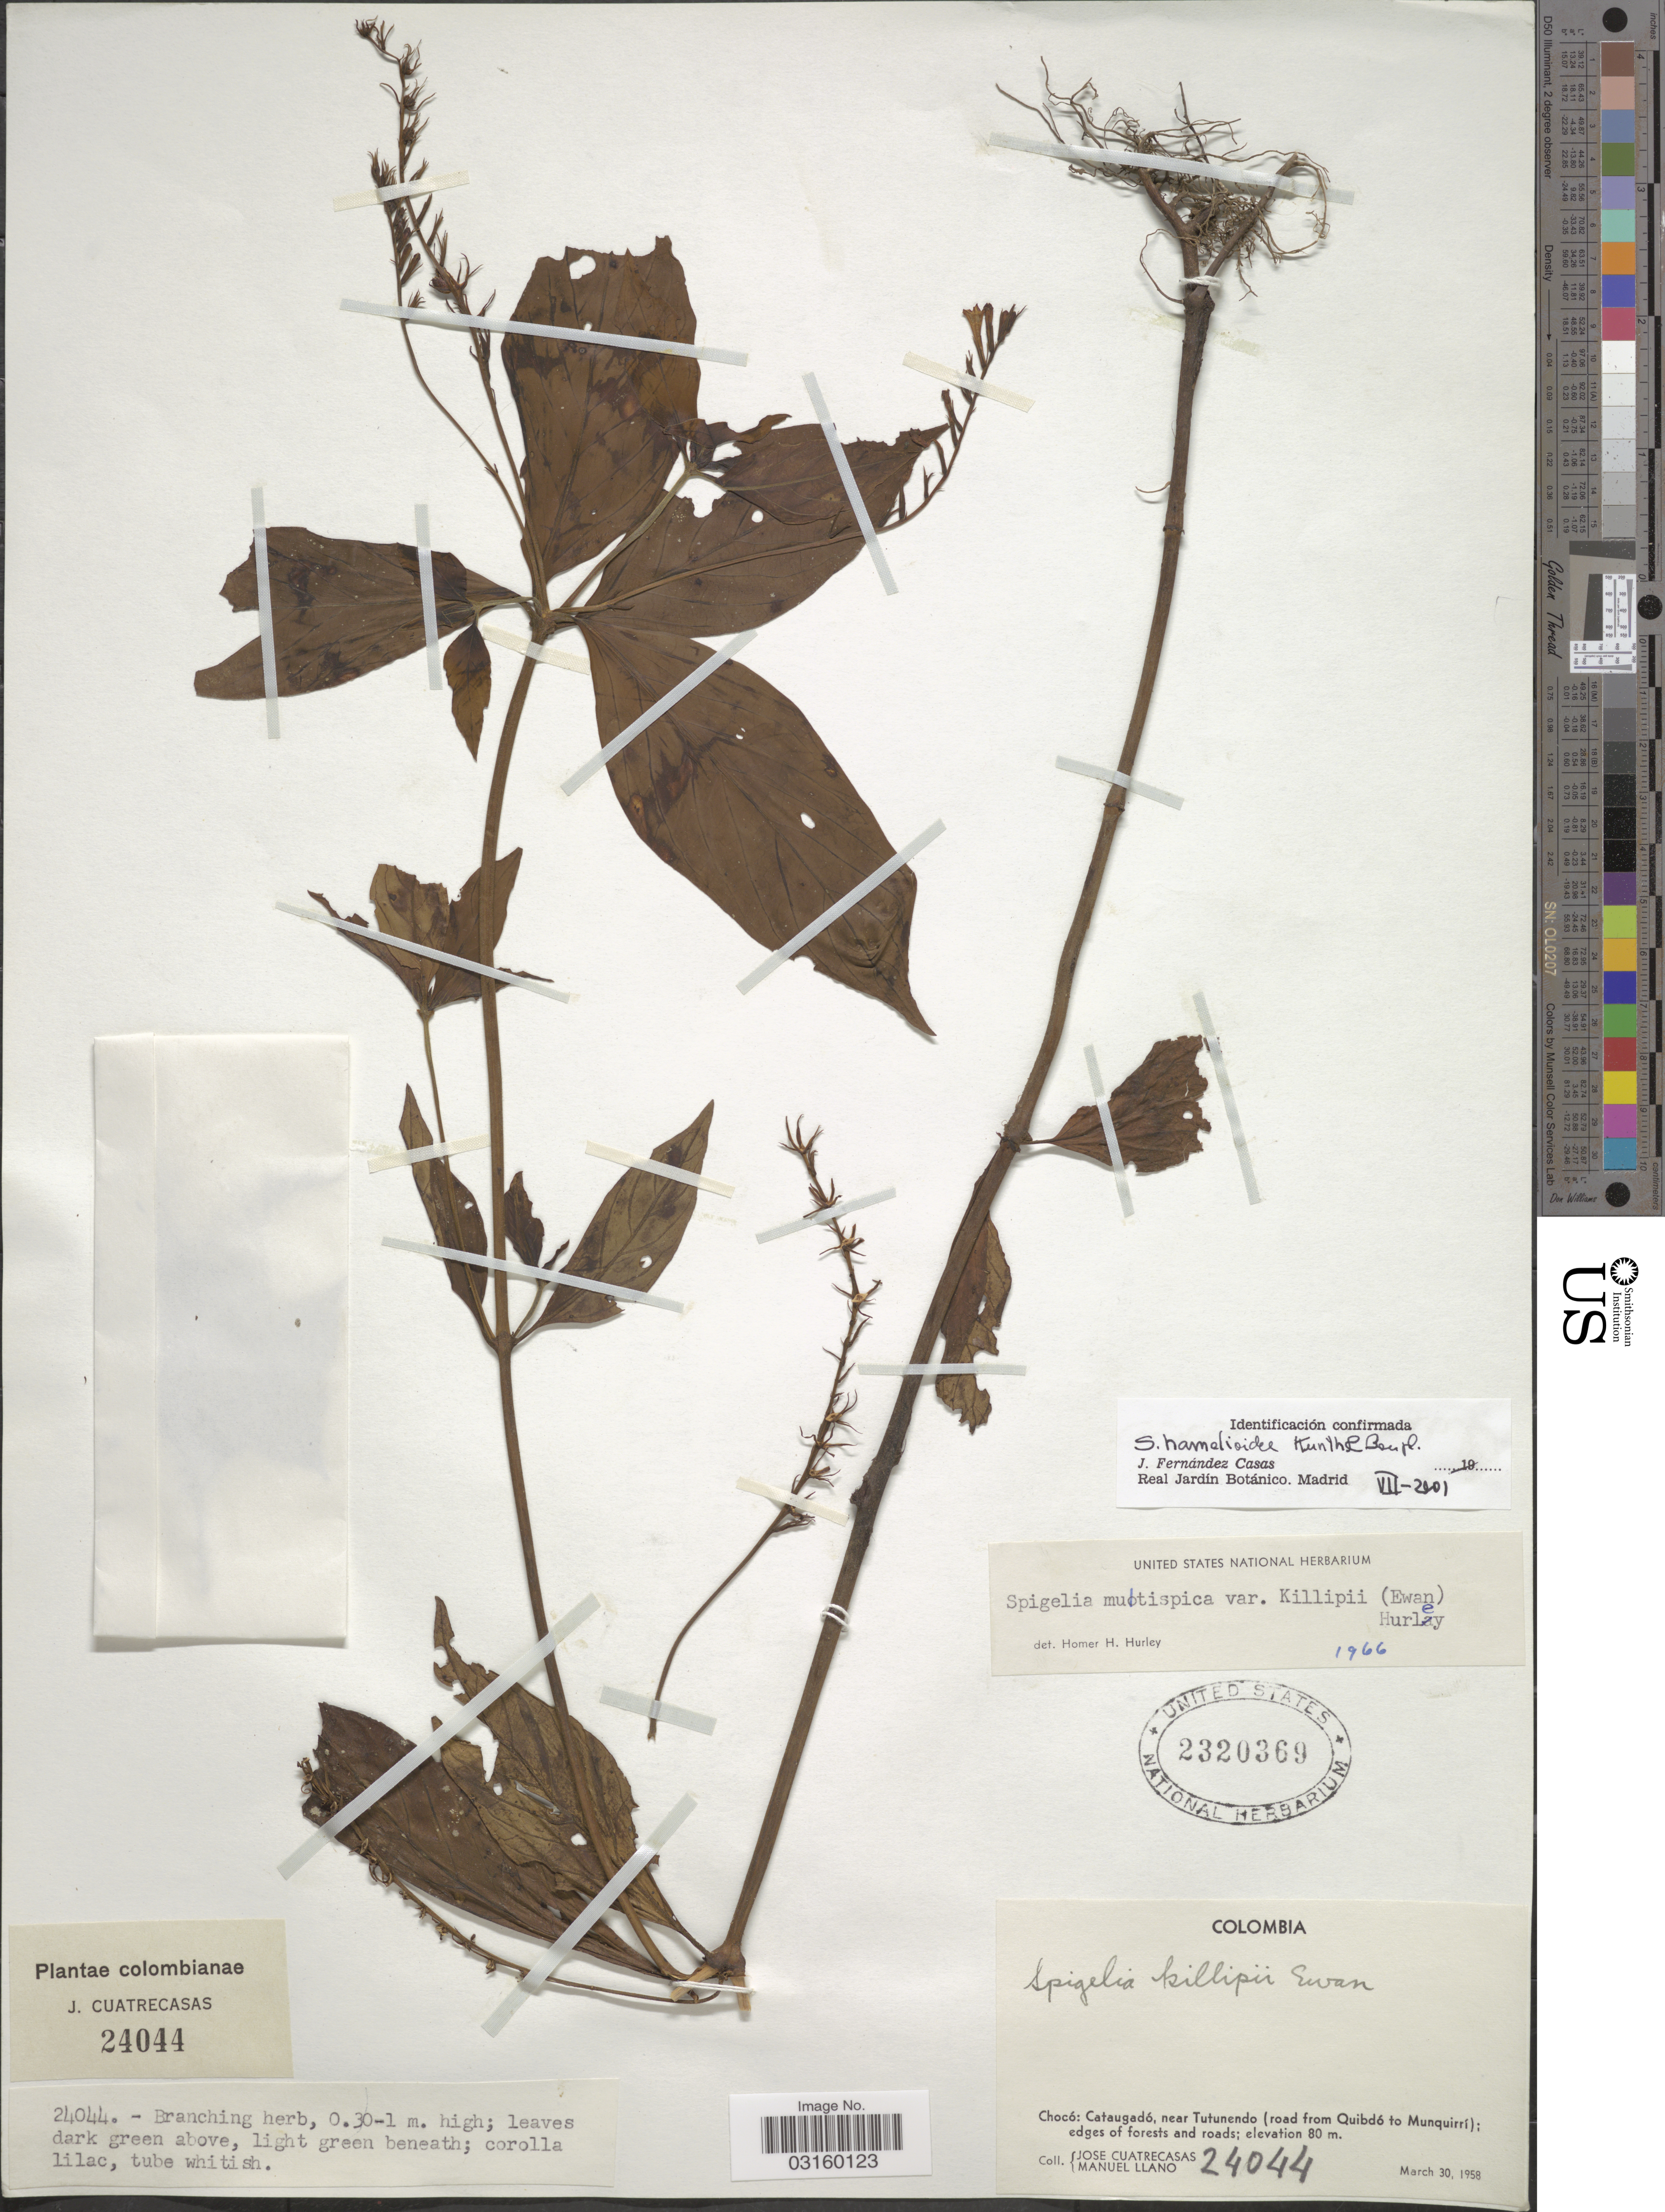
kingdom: Plantae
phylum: Tracheophyta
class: Magnoliopsida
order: Gentianales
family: Loganiaceae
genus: Spigelia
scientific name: Spigelia hamelioides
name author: Kunth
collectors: J. Cuatrecasas & M. Llano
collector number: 24044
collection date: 1958-03-30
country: Colombia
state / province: Chocó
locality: Chocó: Cataugadó, near Tutunendo (road from Quibdó to Munquirrí).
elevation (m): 80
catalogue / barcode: US 2320369